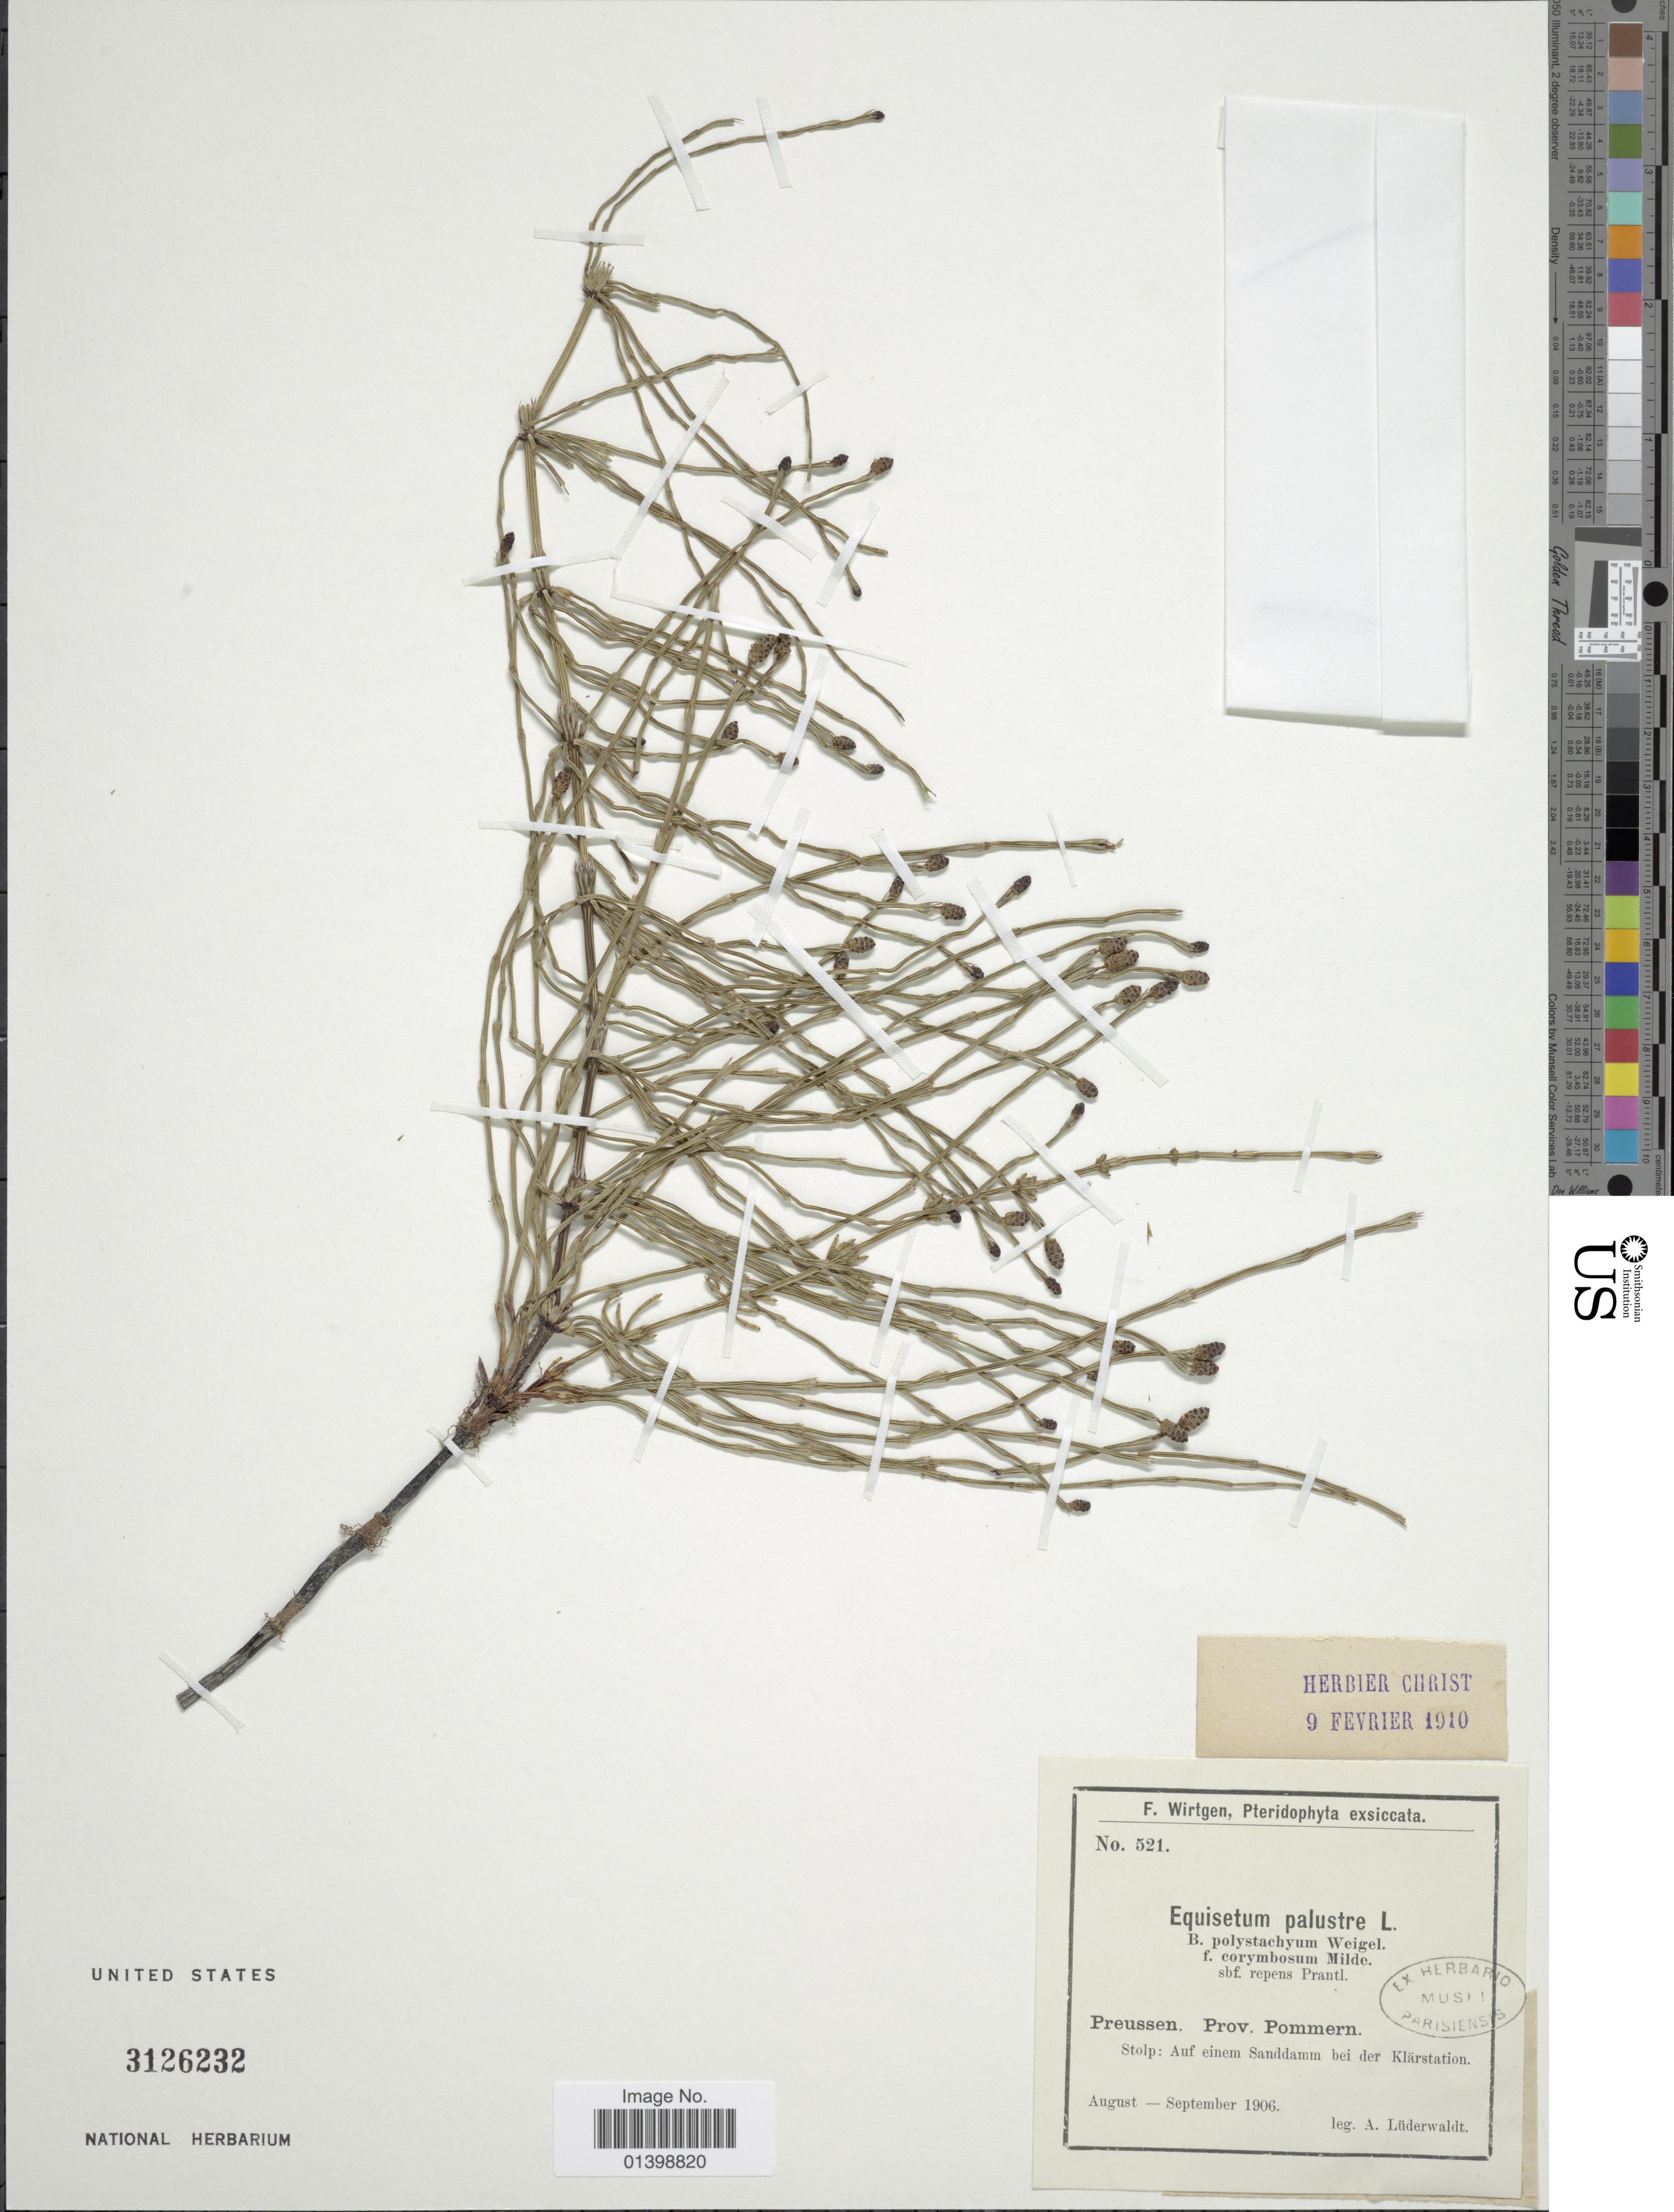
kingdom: Plantae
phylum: Tracheophyta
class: Polypodiopsida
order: Equisetales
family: Equisetaceae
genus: Equisetum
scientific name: Equisetum palustre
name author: L.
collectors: A. Lüderwaldt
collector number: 521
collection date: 1906-08/1906-09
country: Germany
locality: Preussen, prov. Pommern, Stolp: Auf einem Sanddamm bei der Klärsstation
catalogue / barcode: US 3126232